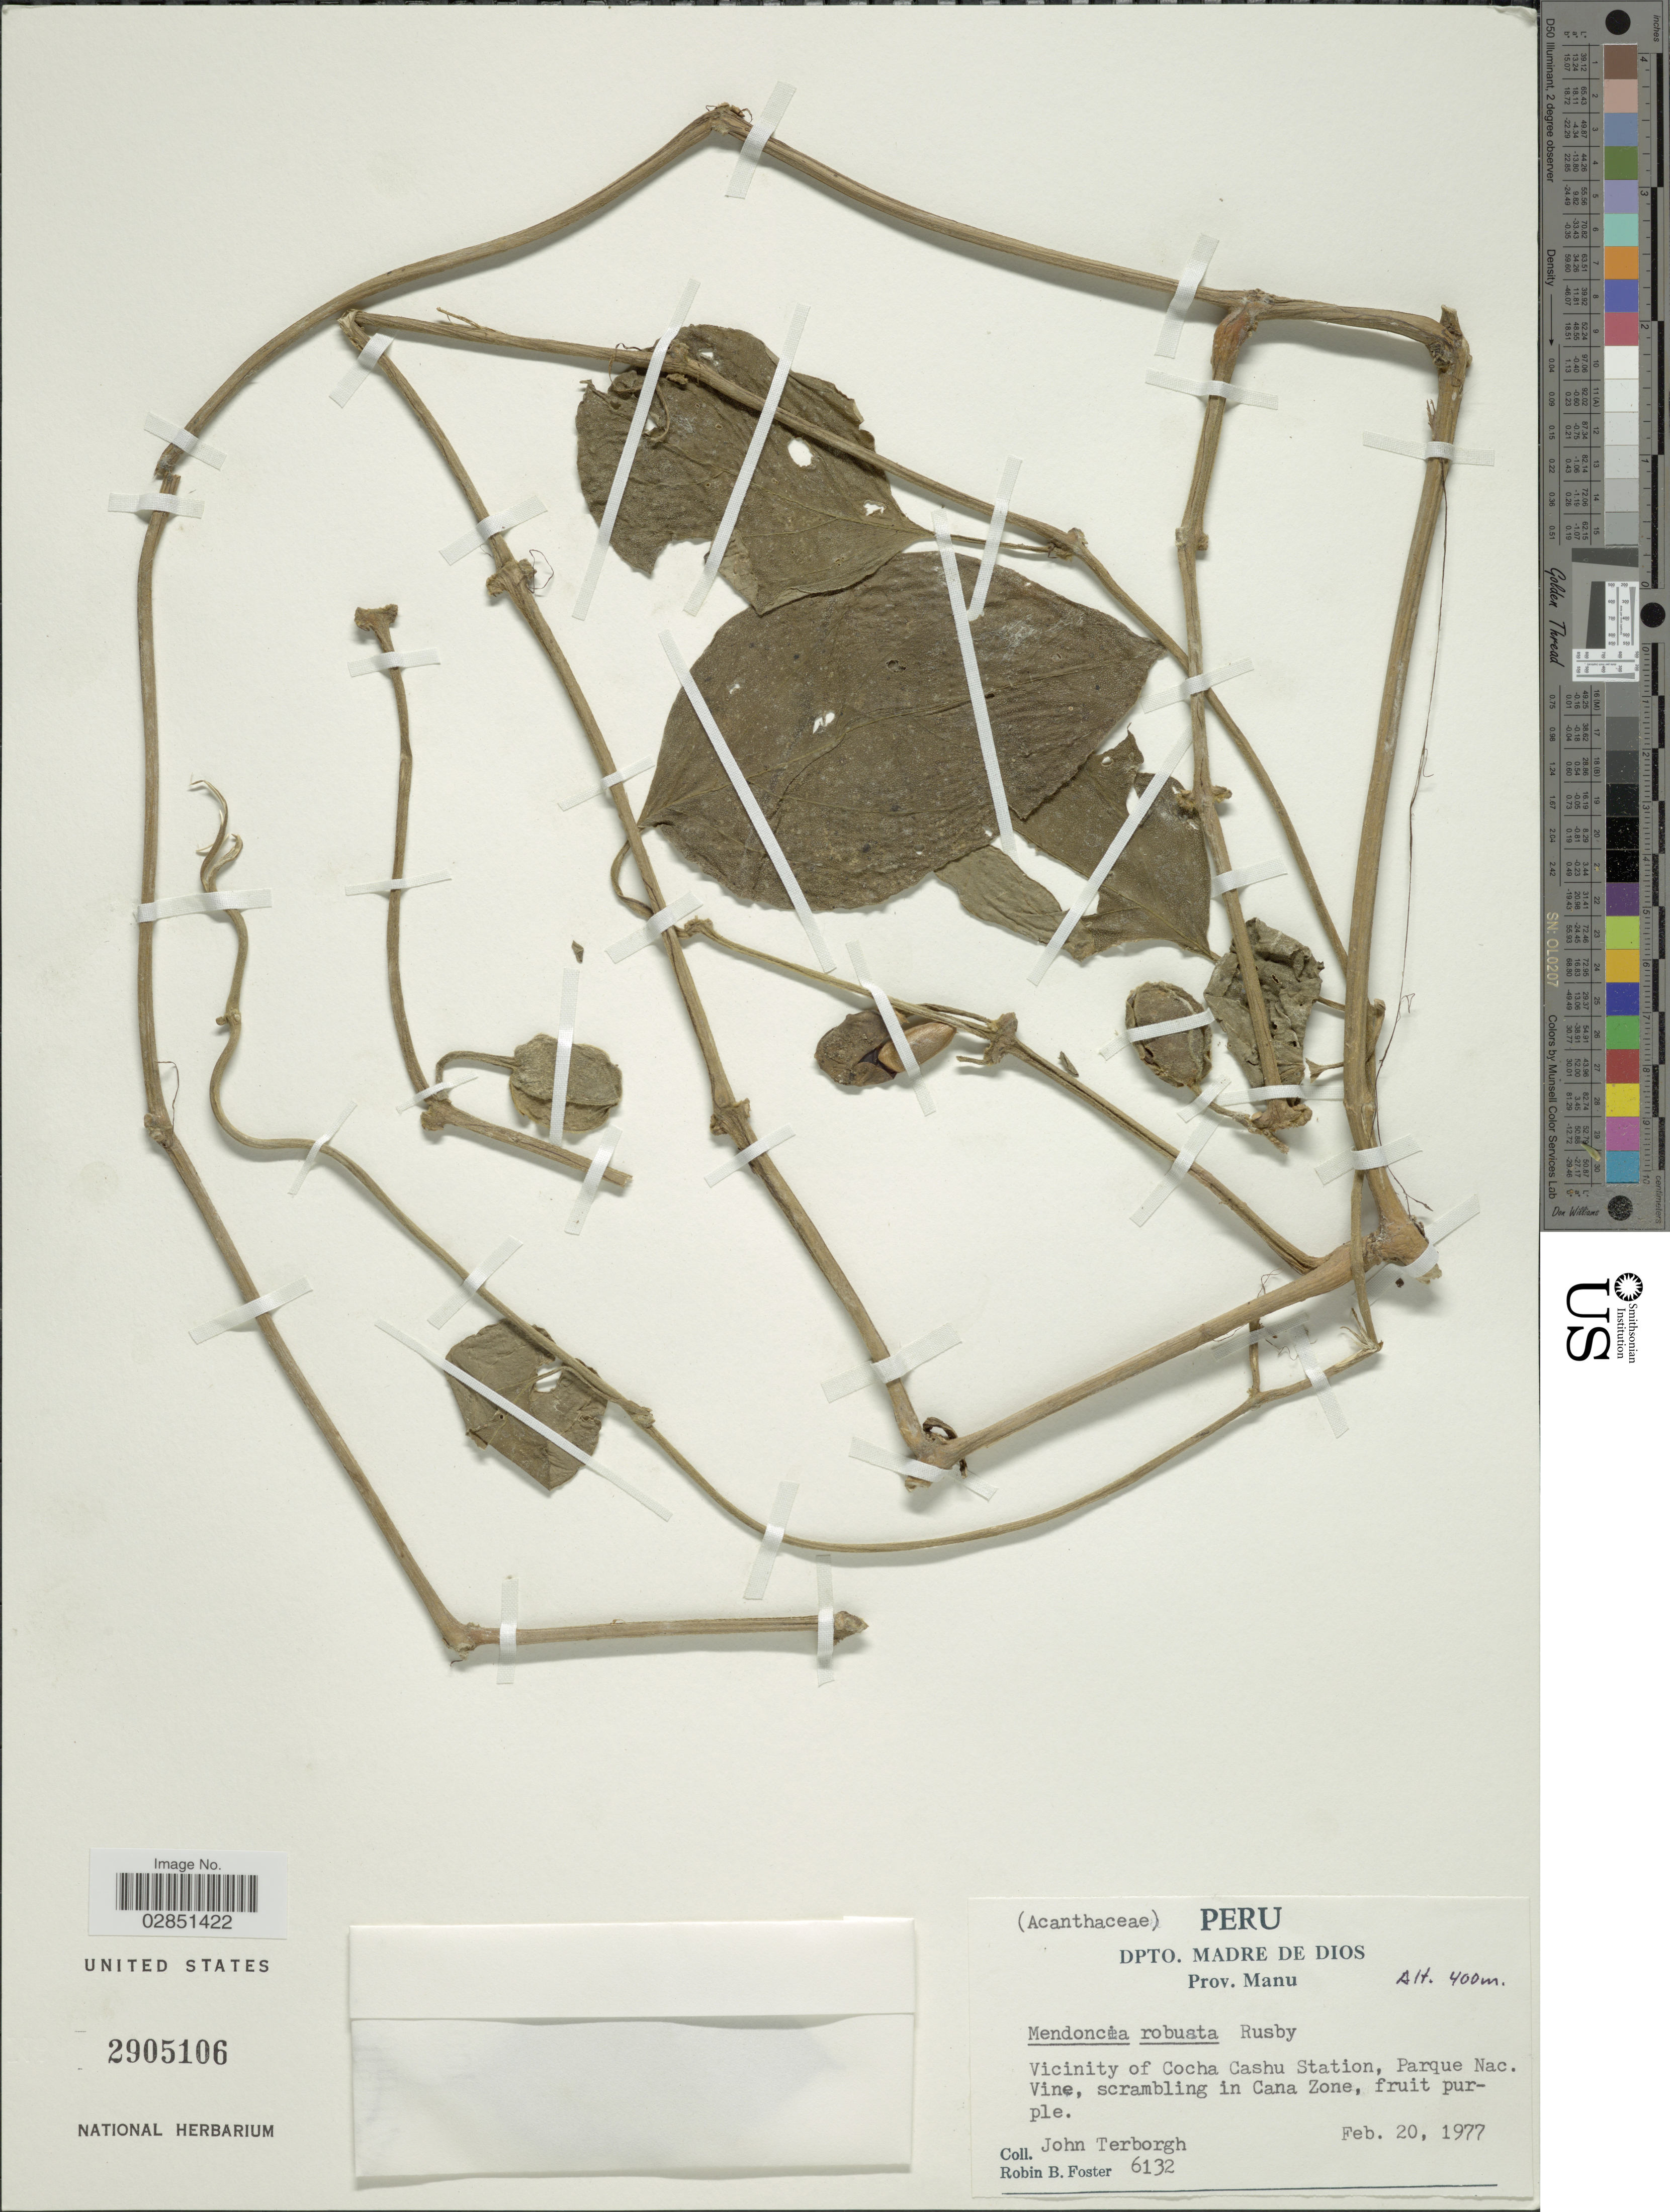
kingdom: Plantae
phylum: Tracheophyta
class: Magnoliopsida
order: Lamiales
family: Acanthaceae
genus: Mendoncia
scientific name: Mendoncia robusta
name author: Rusby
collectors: R. B. Foster & J. Terborgh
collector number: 6132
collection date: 1977-02-20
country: Peru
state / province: Madre de Dios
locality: Dpto. Madre de Dios. Prov. Manu. Vicinity of Cocha Cashu Station, Parque Nac.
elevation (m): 400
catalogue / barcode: US 2905106